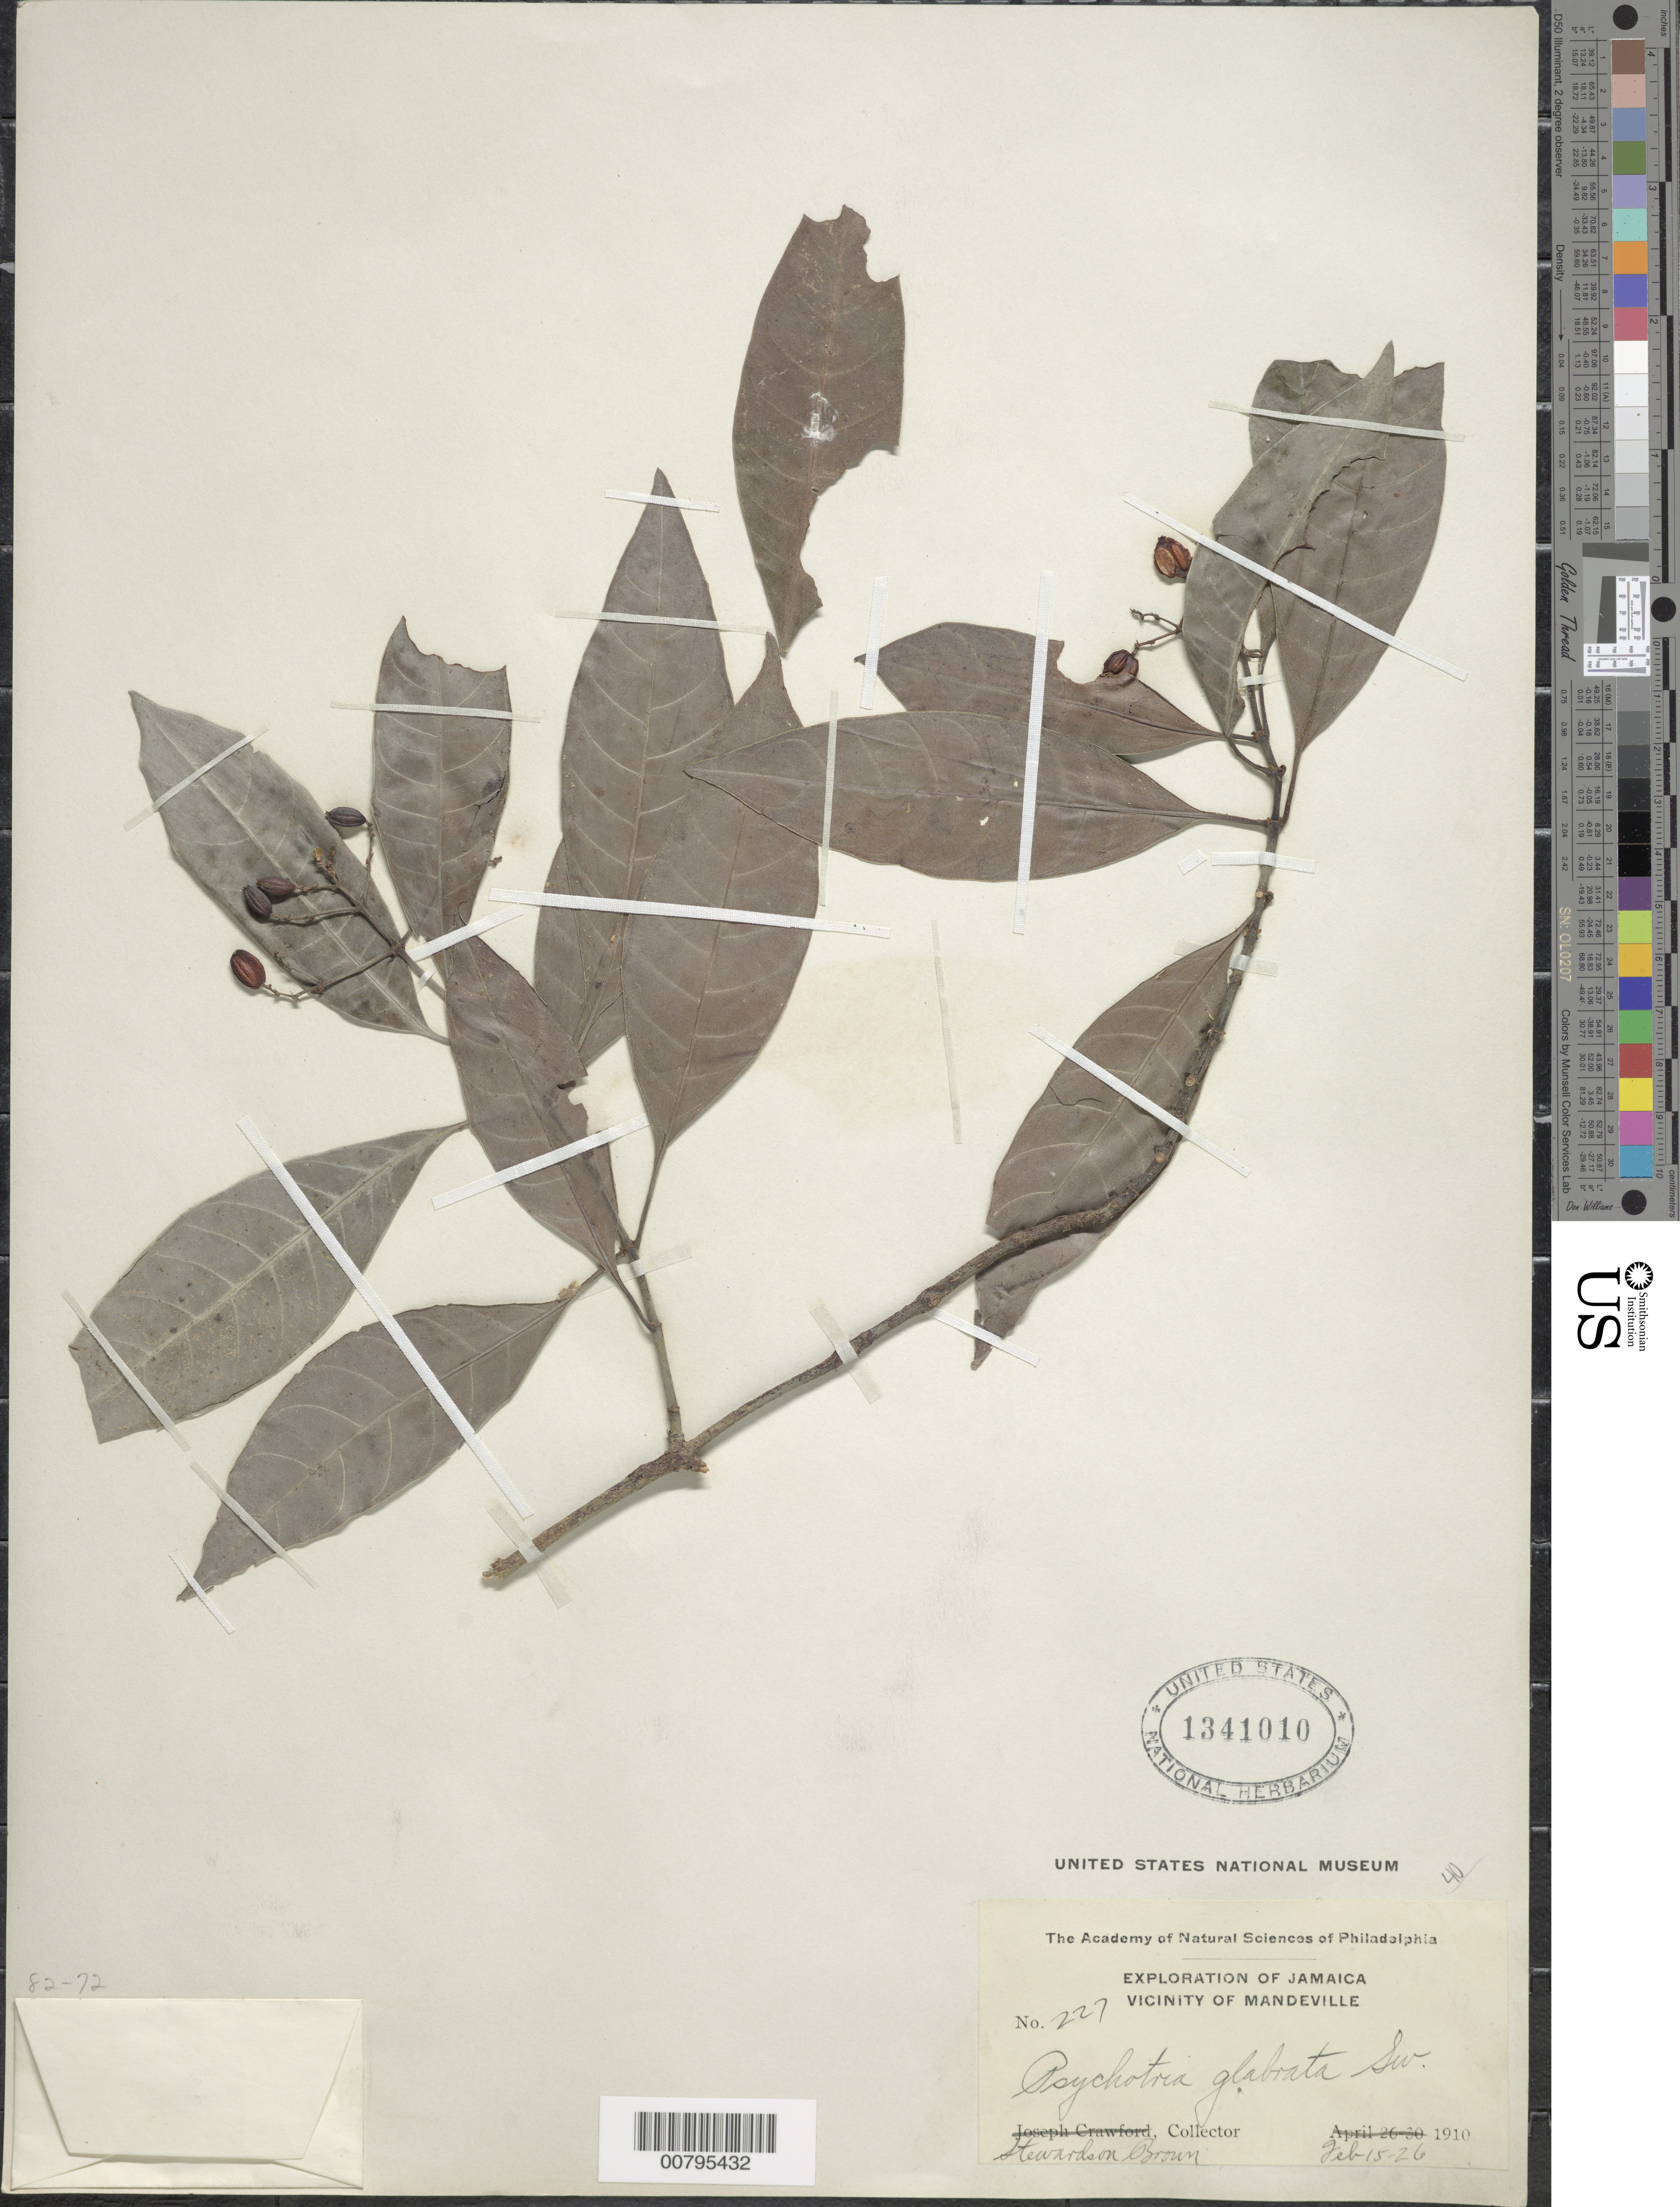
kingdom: Plantae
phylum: Tracheophyta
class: Magnoliopsida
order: Gentianales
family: Rubiaceae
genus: Psychotria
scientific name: Psychotria glabrata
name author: Sw.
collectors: S. Brown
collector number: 227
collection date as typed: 15 Feb 1910 to 26 Feb 1910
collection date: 1910-02-15/1910-02-26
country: Jamaica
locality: Vicinity of Mandeville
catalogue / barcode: US 1341010